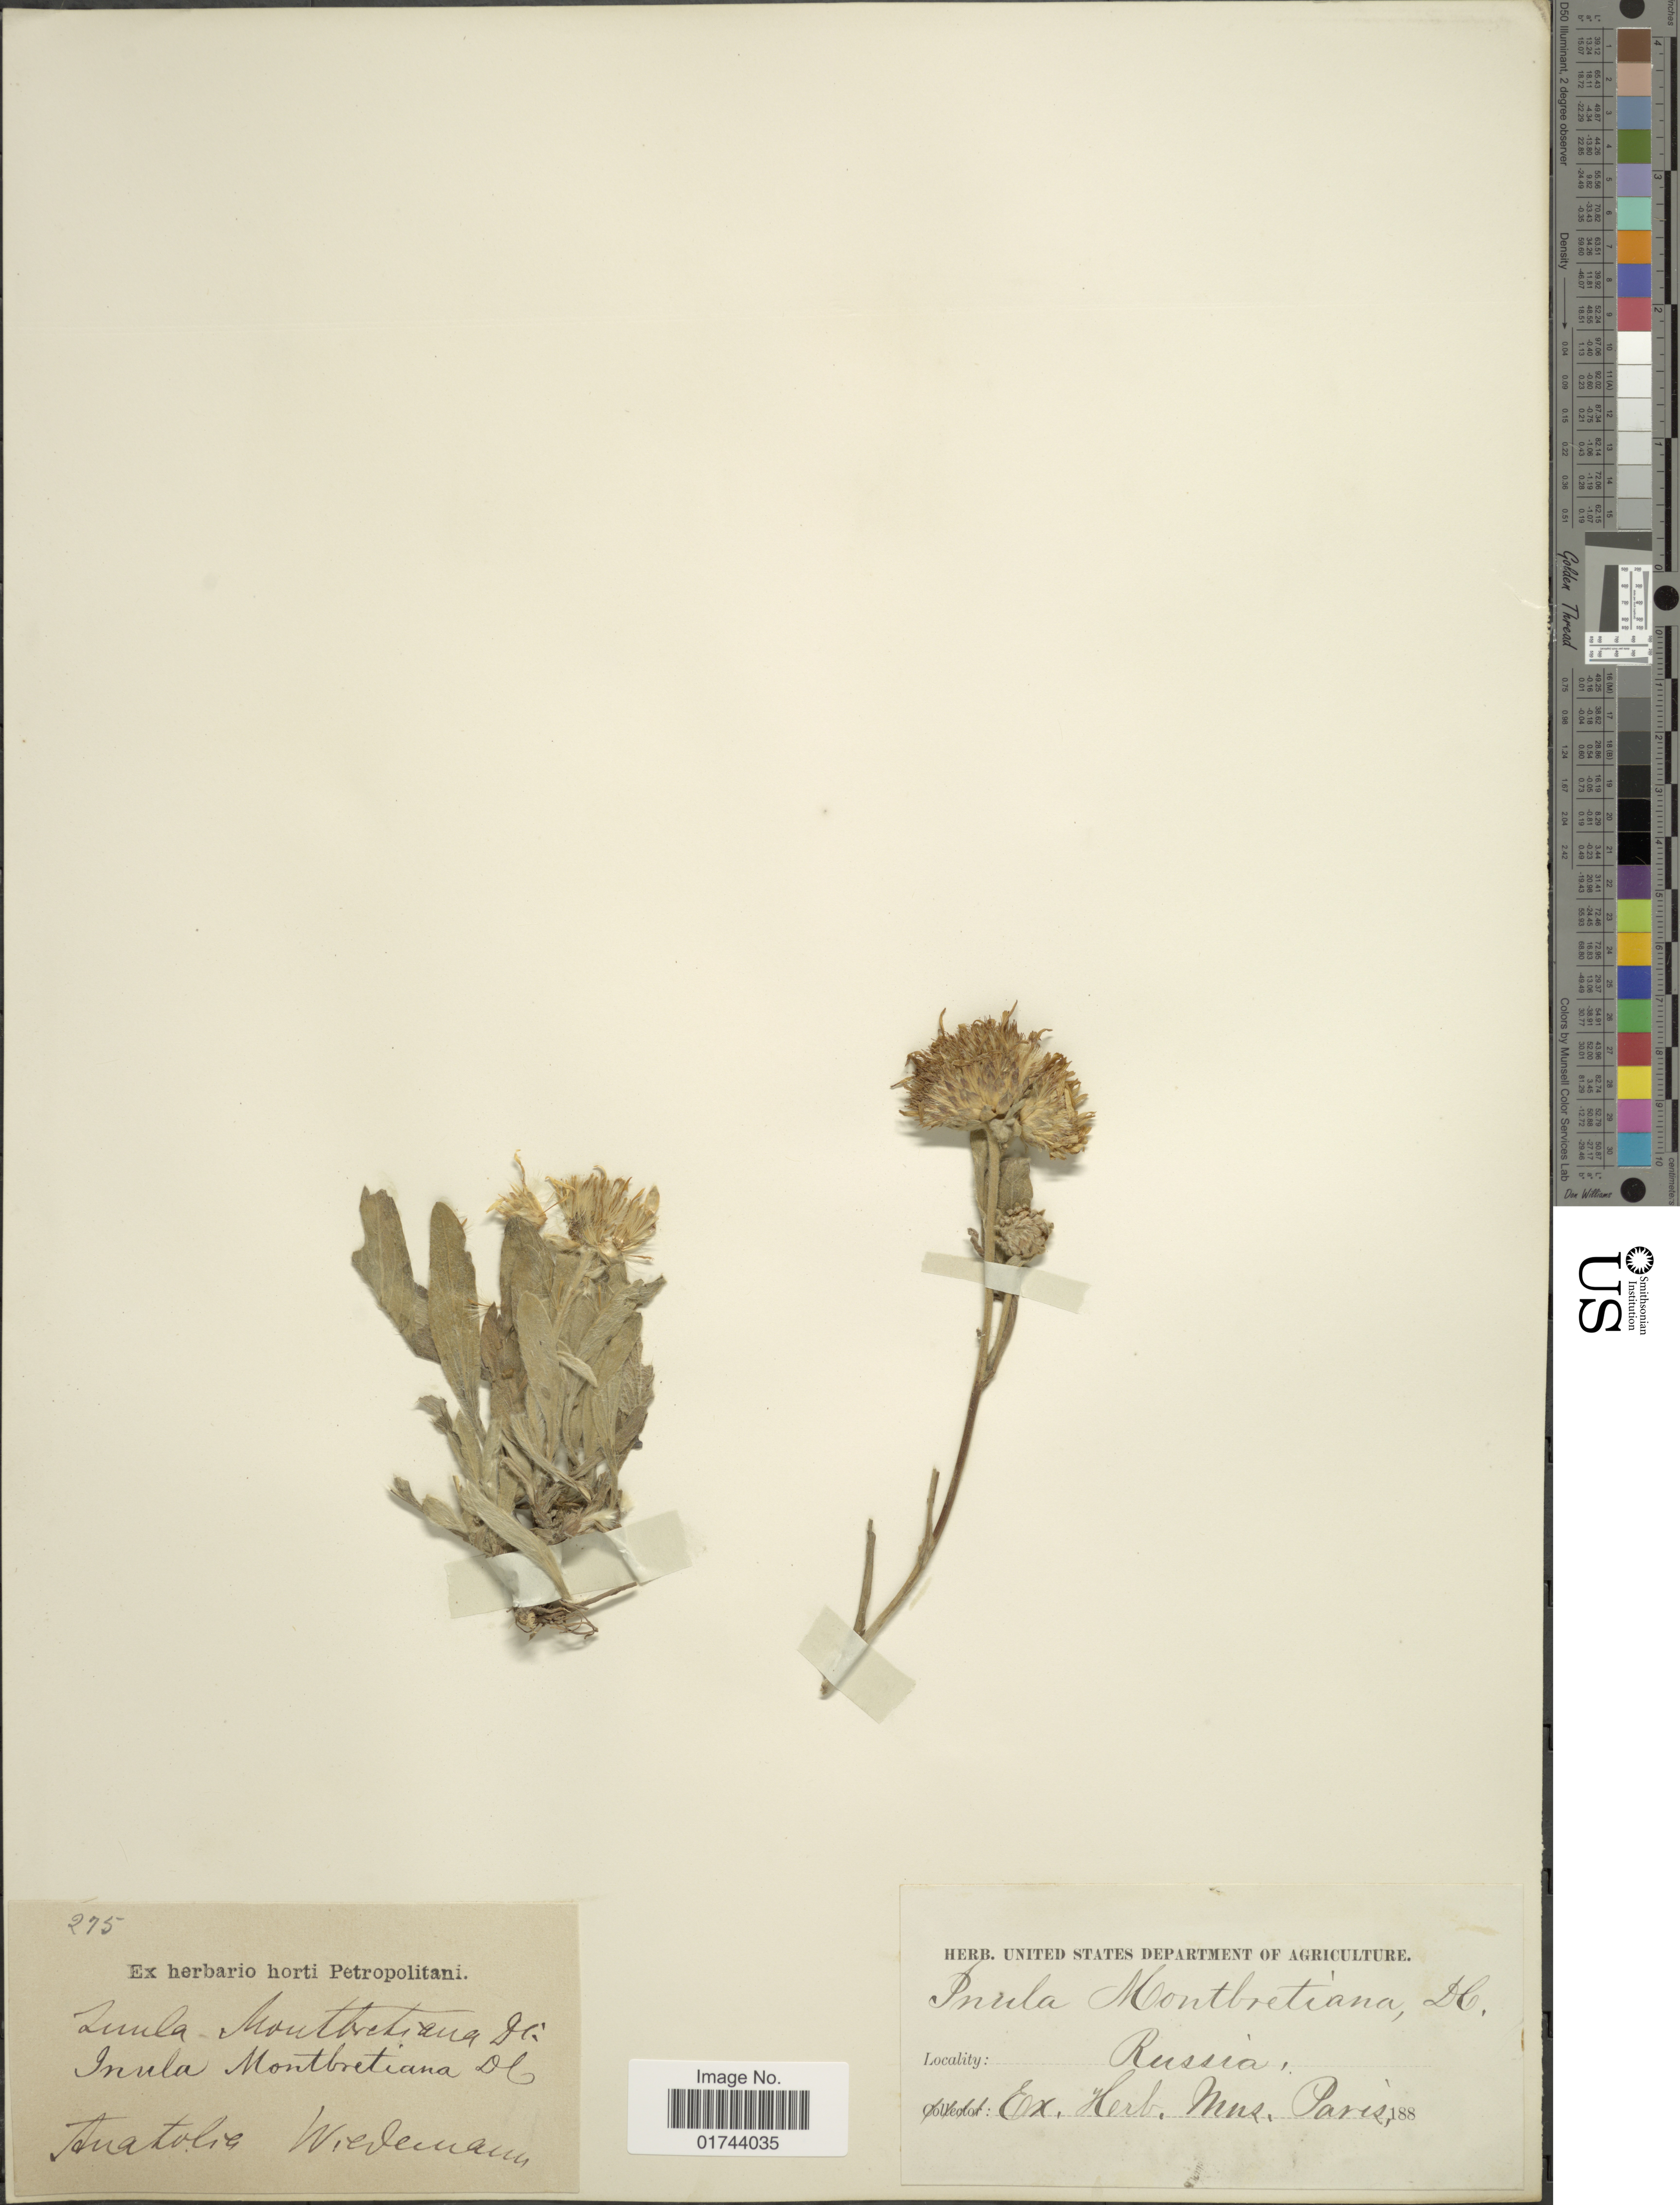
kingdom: Plantae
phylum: Tracheophyta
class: Magnoliopsida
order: Asterales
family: Asteraceae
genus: Inula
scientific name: Inula montbretiana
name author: DC.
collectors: -. Wiedermann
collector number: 275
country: Russian Federation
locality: Anatolia, "Russia" [probably Turkey]